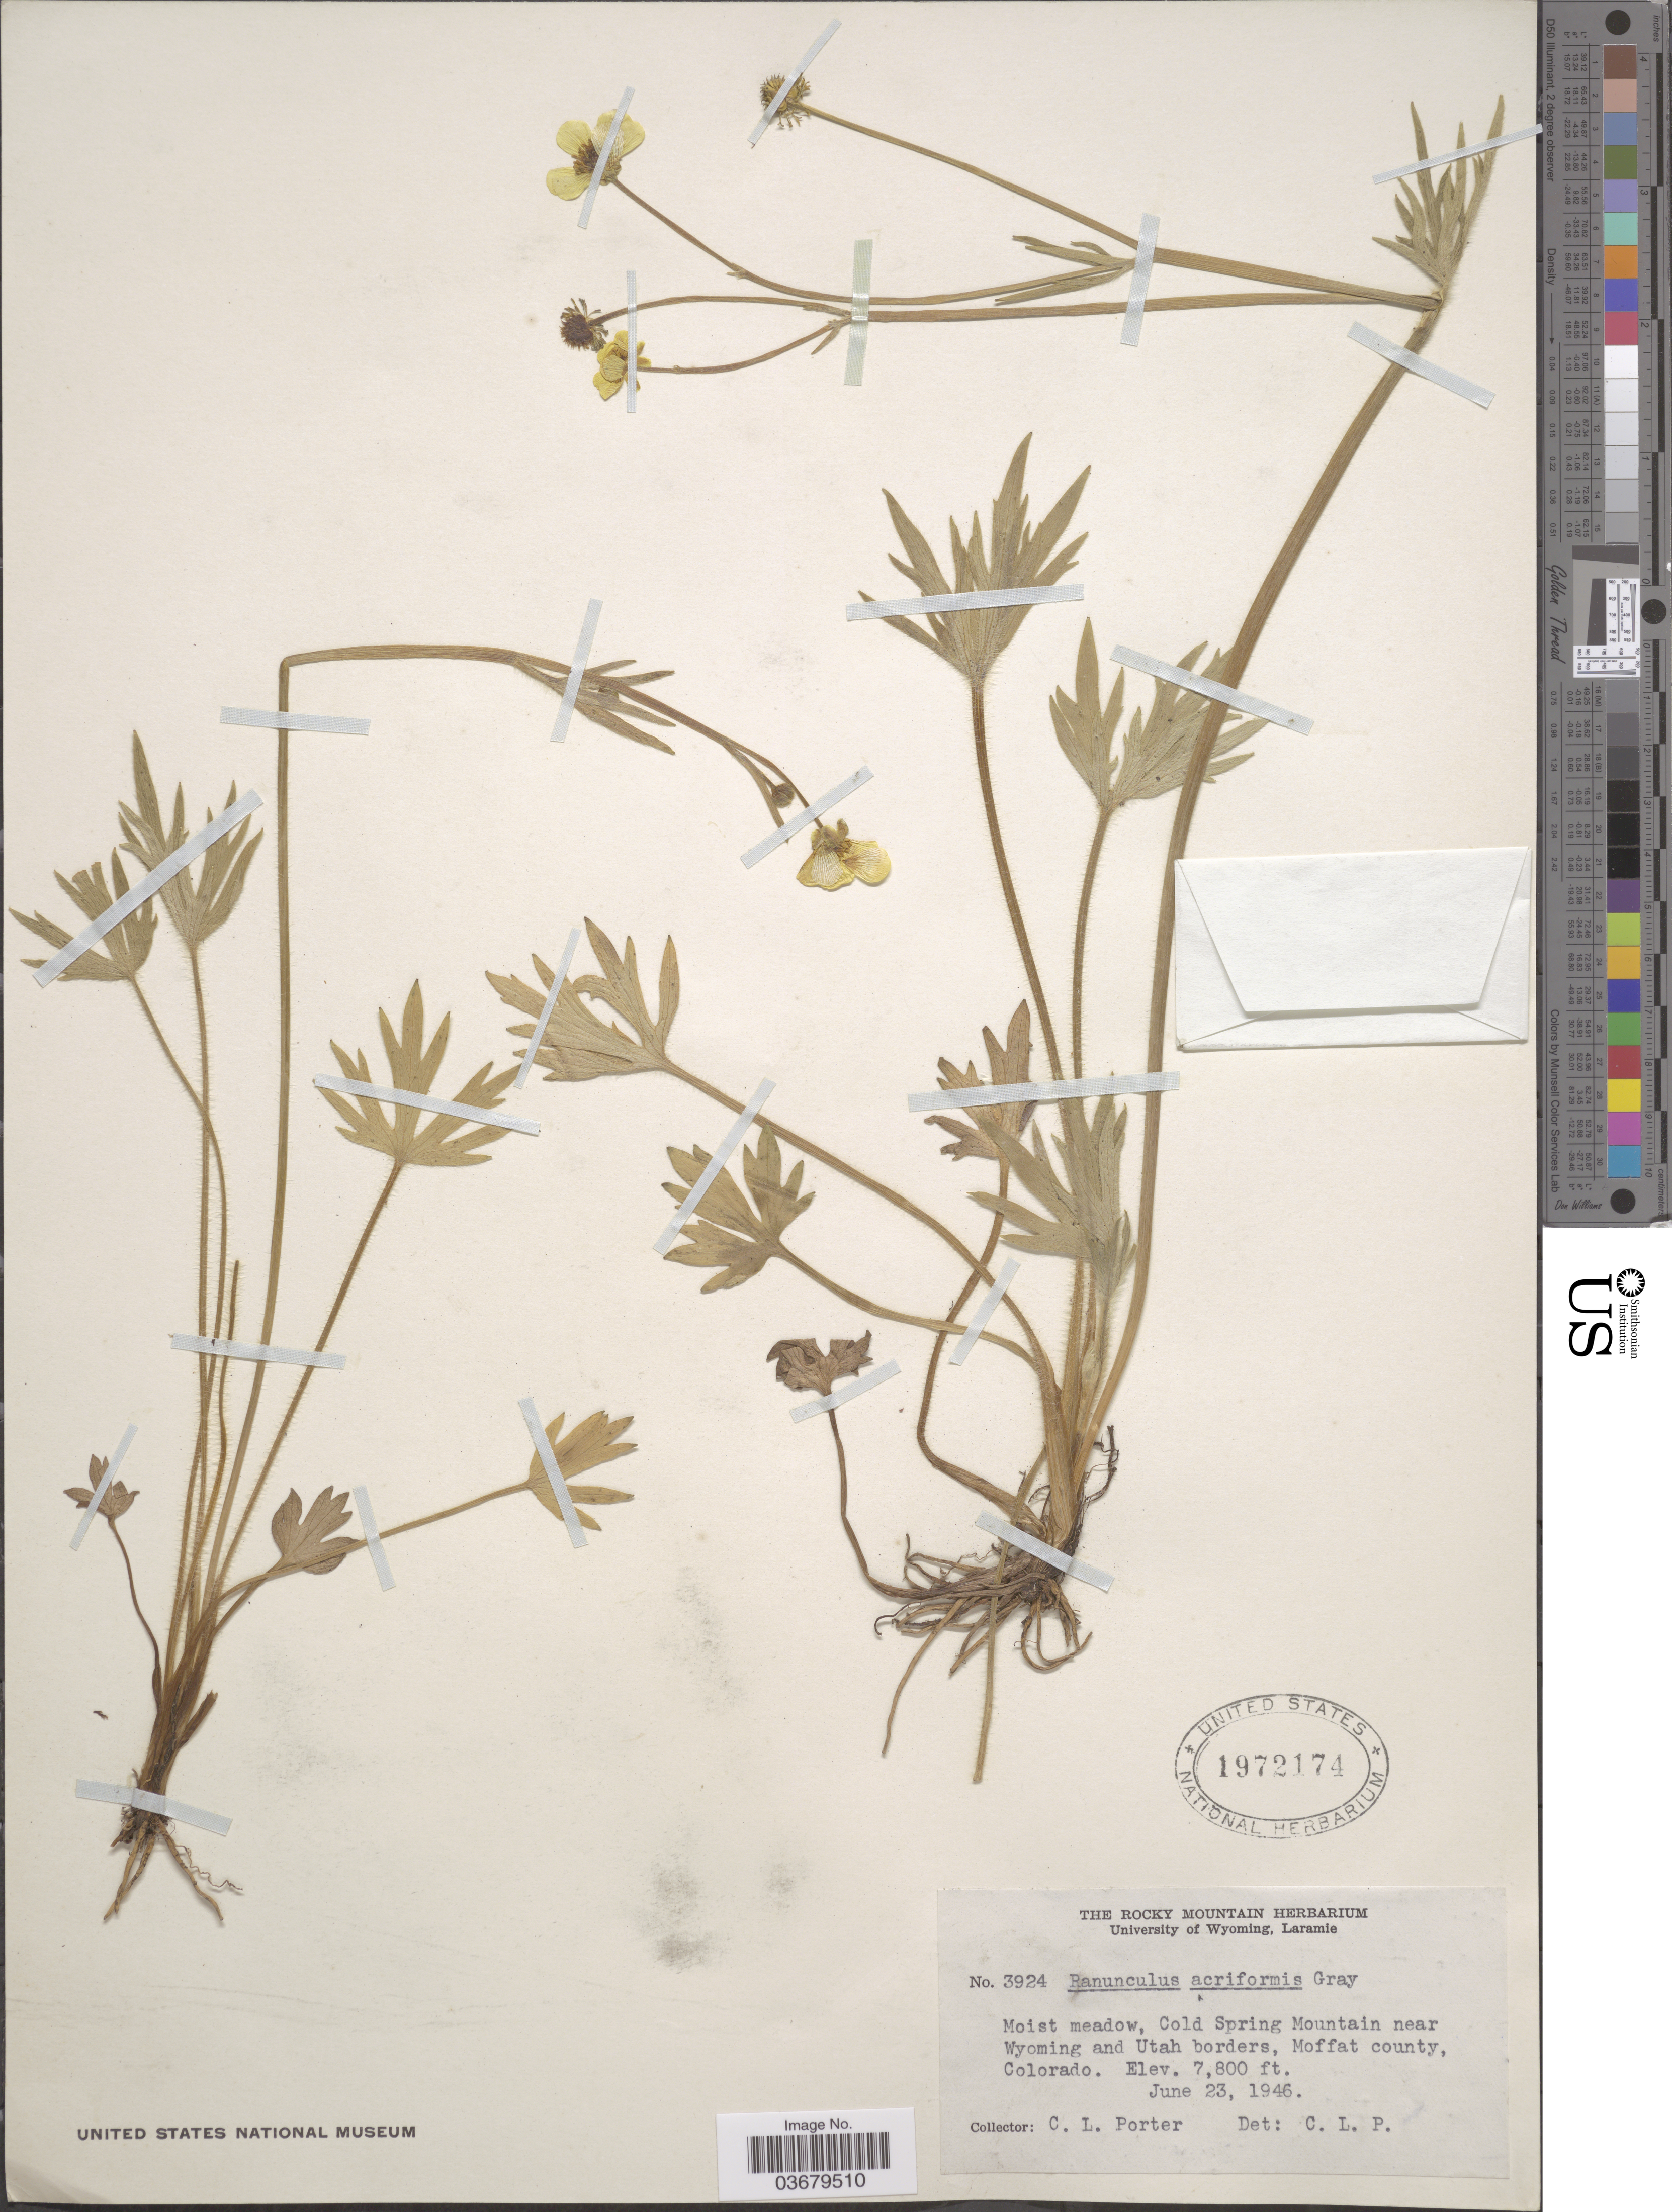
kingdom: Plantae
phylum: Tracheophyta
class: Magnoliopsida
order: Ranunculales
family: Ranunculaceae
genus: Ranunculus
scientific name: Ranunculus acriformis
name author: A. Gray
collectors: C. L. Porter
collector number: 3924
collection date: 1946-06-23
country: United States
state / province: Colorado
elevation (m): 2377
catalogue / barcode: US 1972174